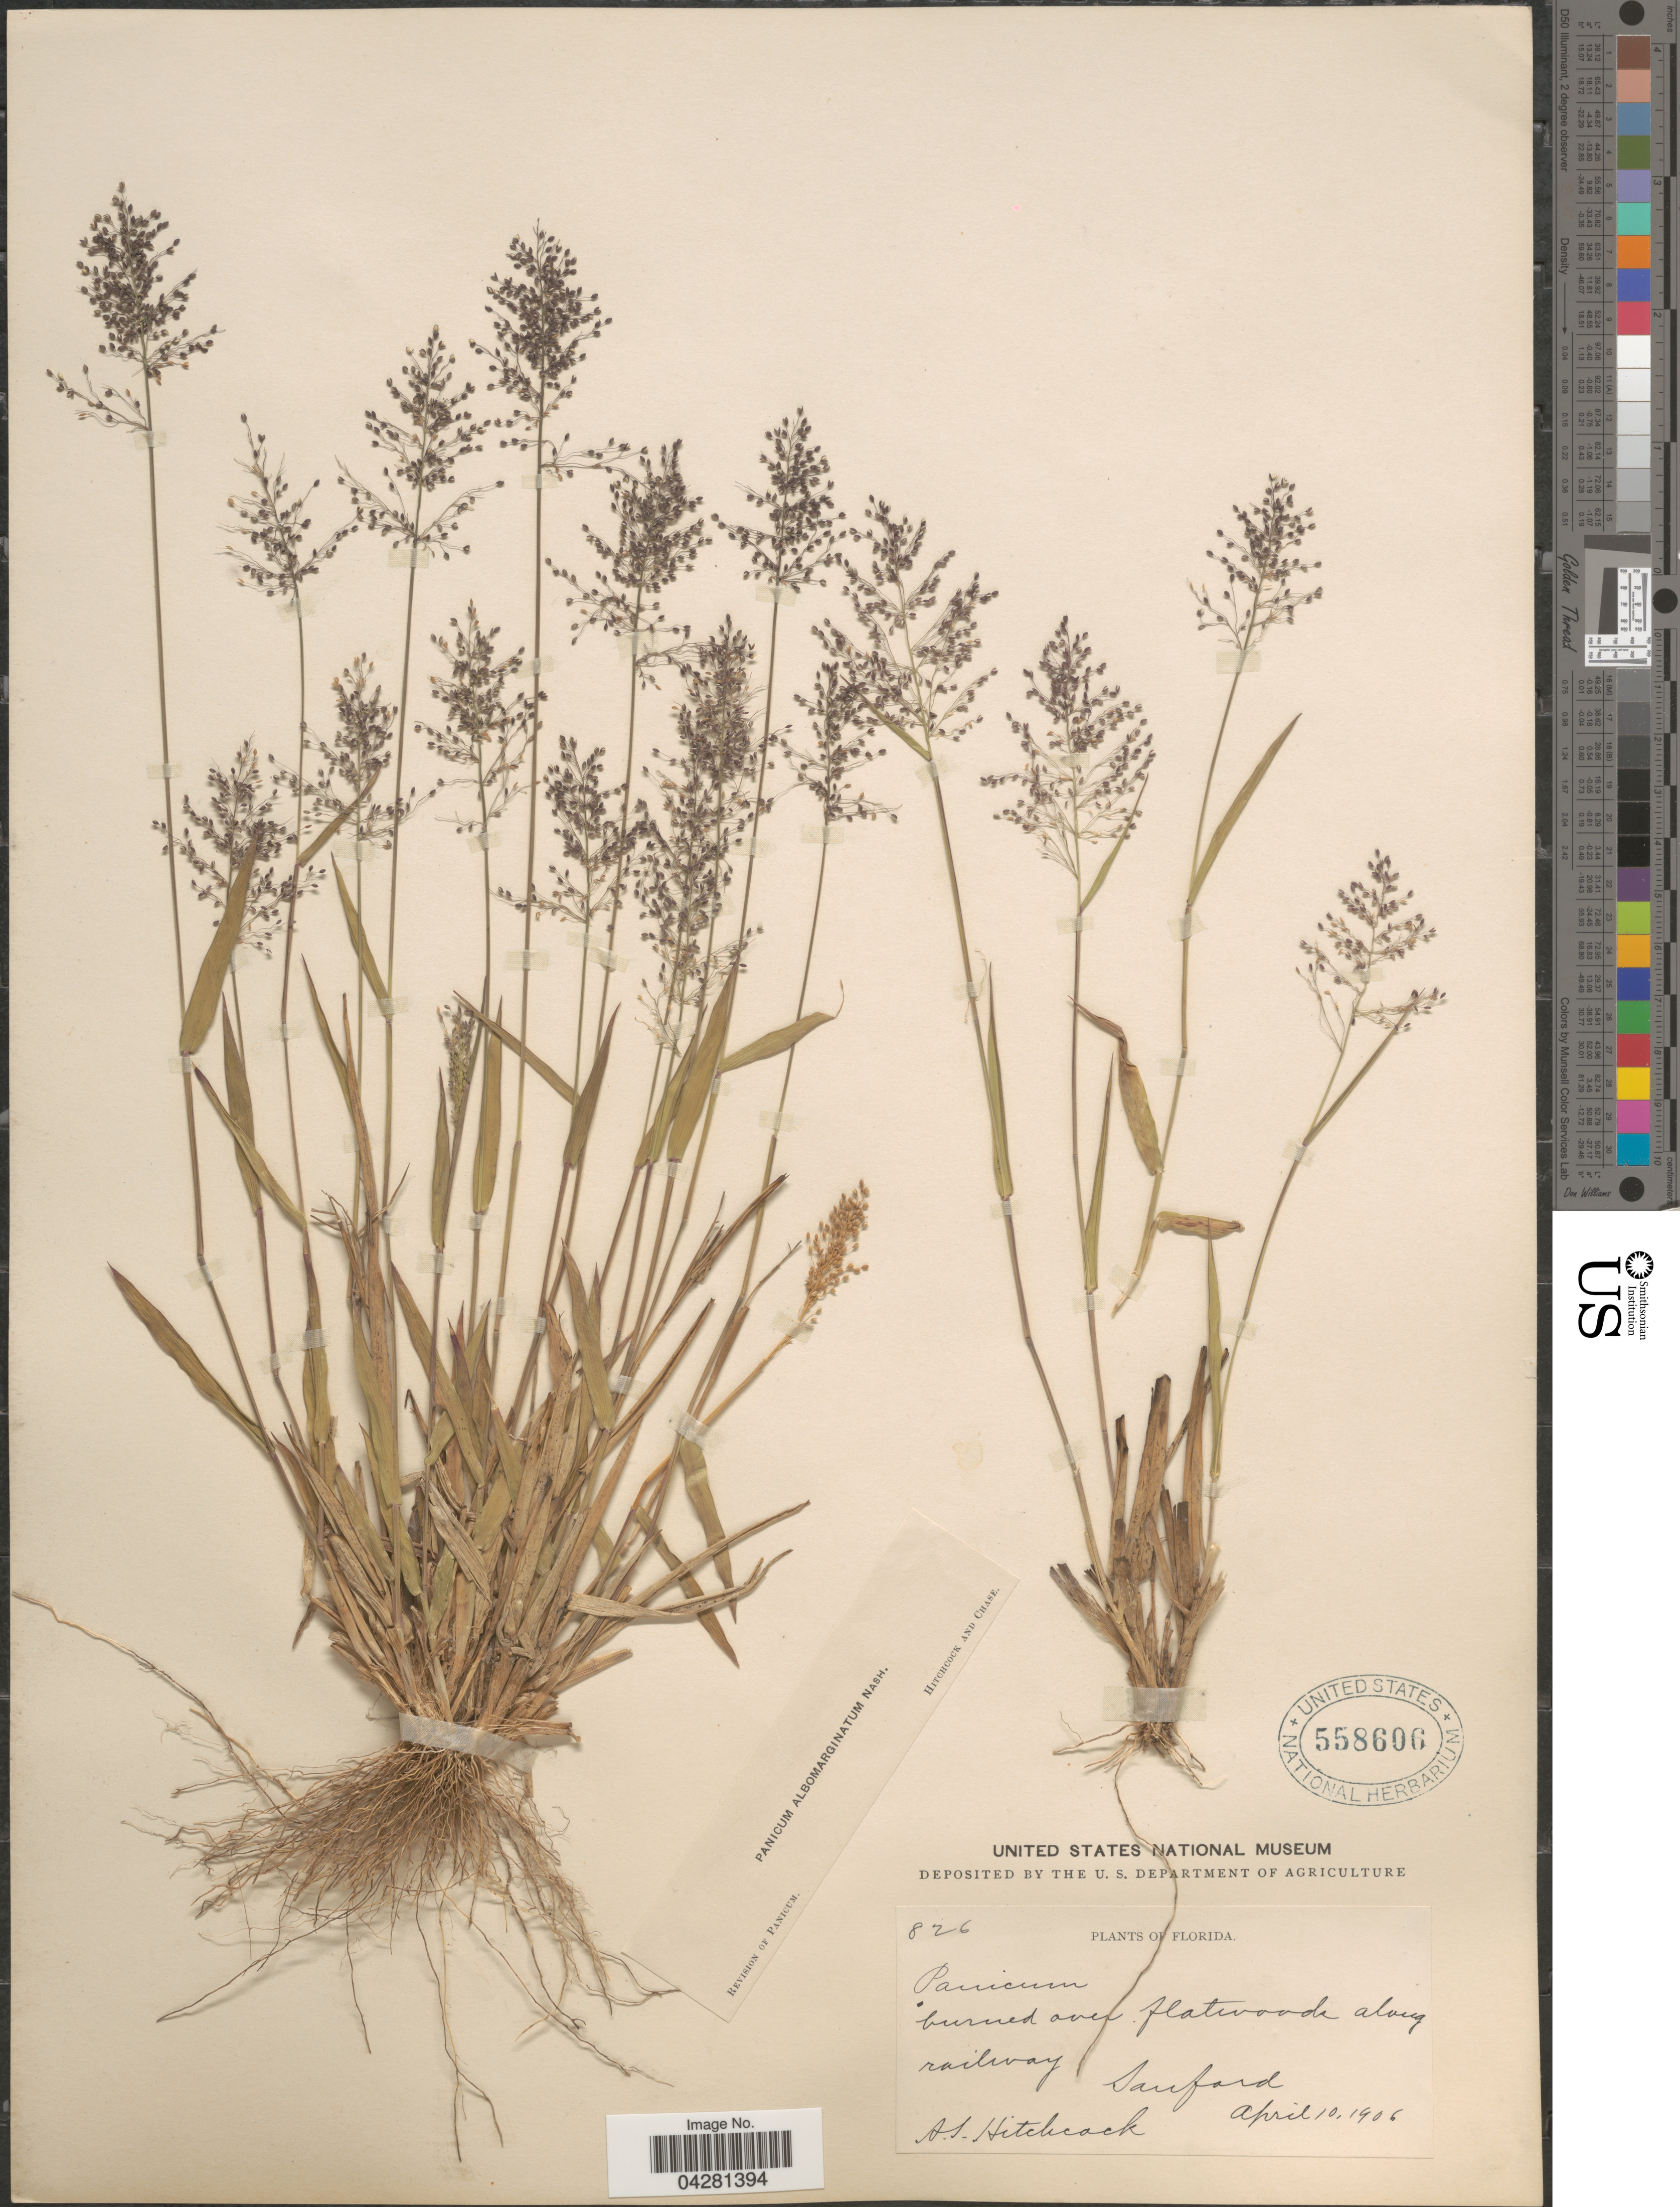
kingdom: Plantae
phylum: Tracheophyta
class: Liliopsida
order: Poales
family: Poaceae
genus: Dichanthelium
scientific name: Dichanthelium dichotomum var. unciphyllum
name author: (Trin.) Davidse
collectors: A. S. Hitchcock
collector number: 826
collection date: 1906-04-10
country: United States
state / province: Florida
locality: Along railway Sanford.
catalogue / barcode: US 558606